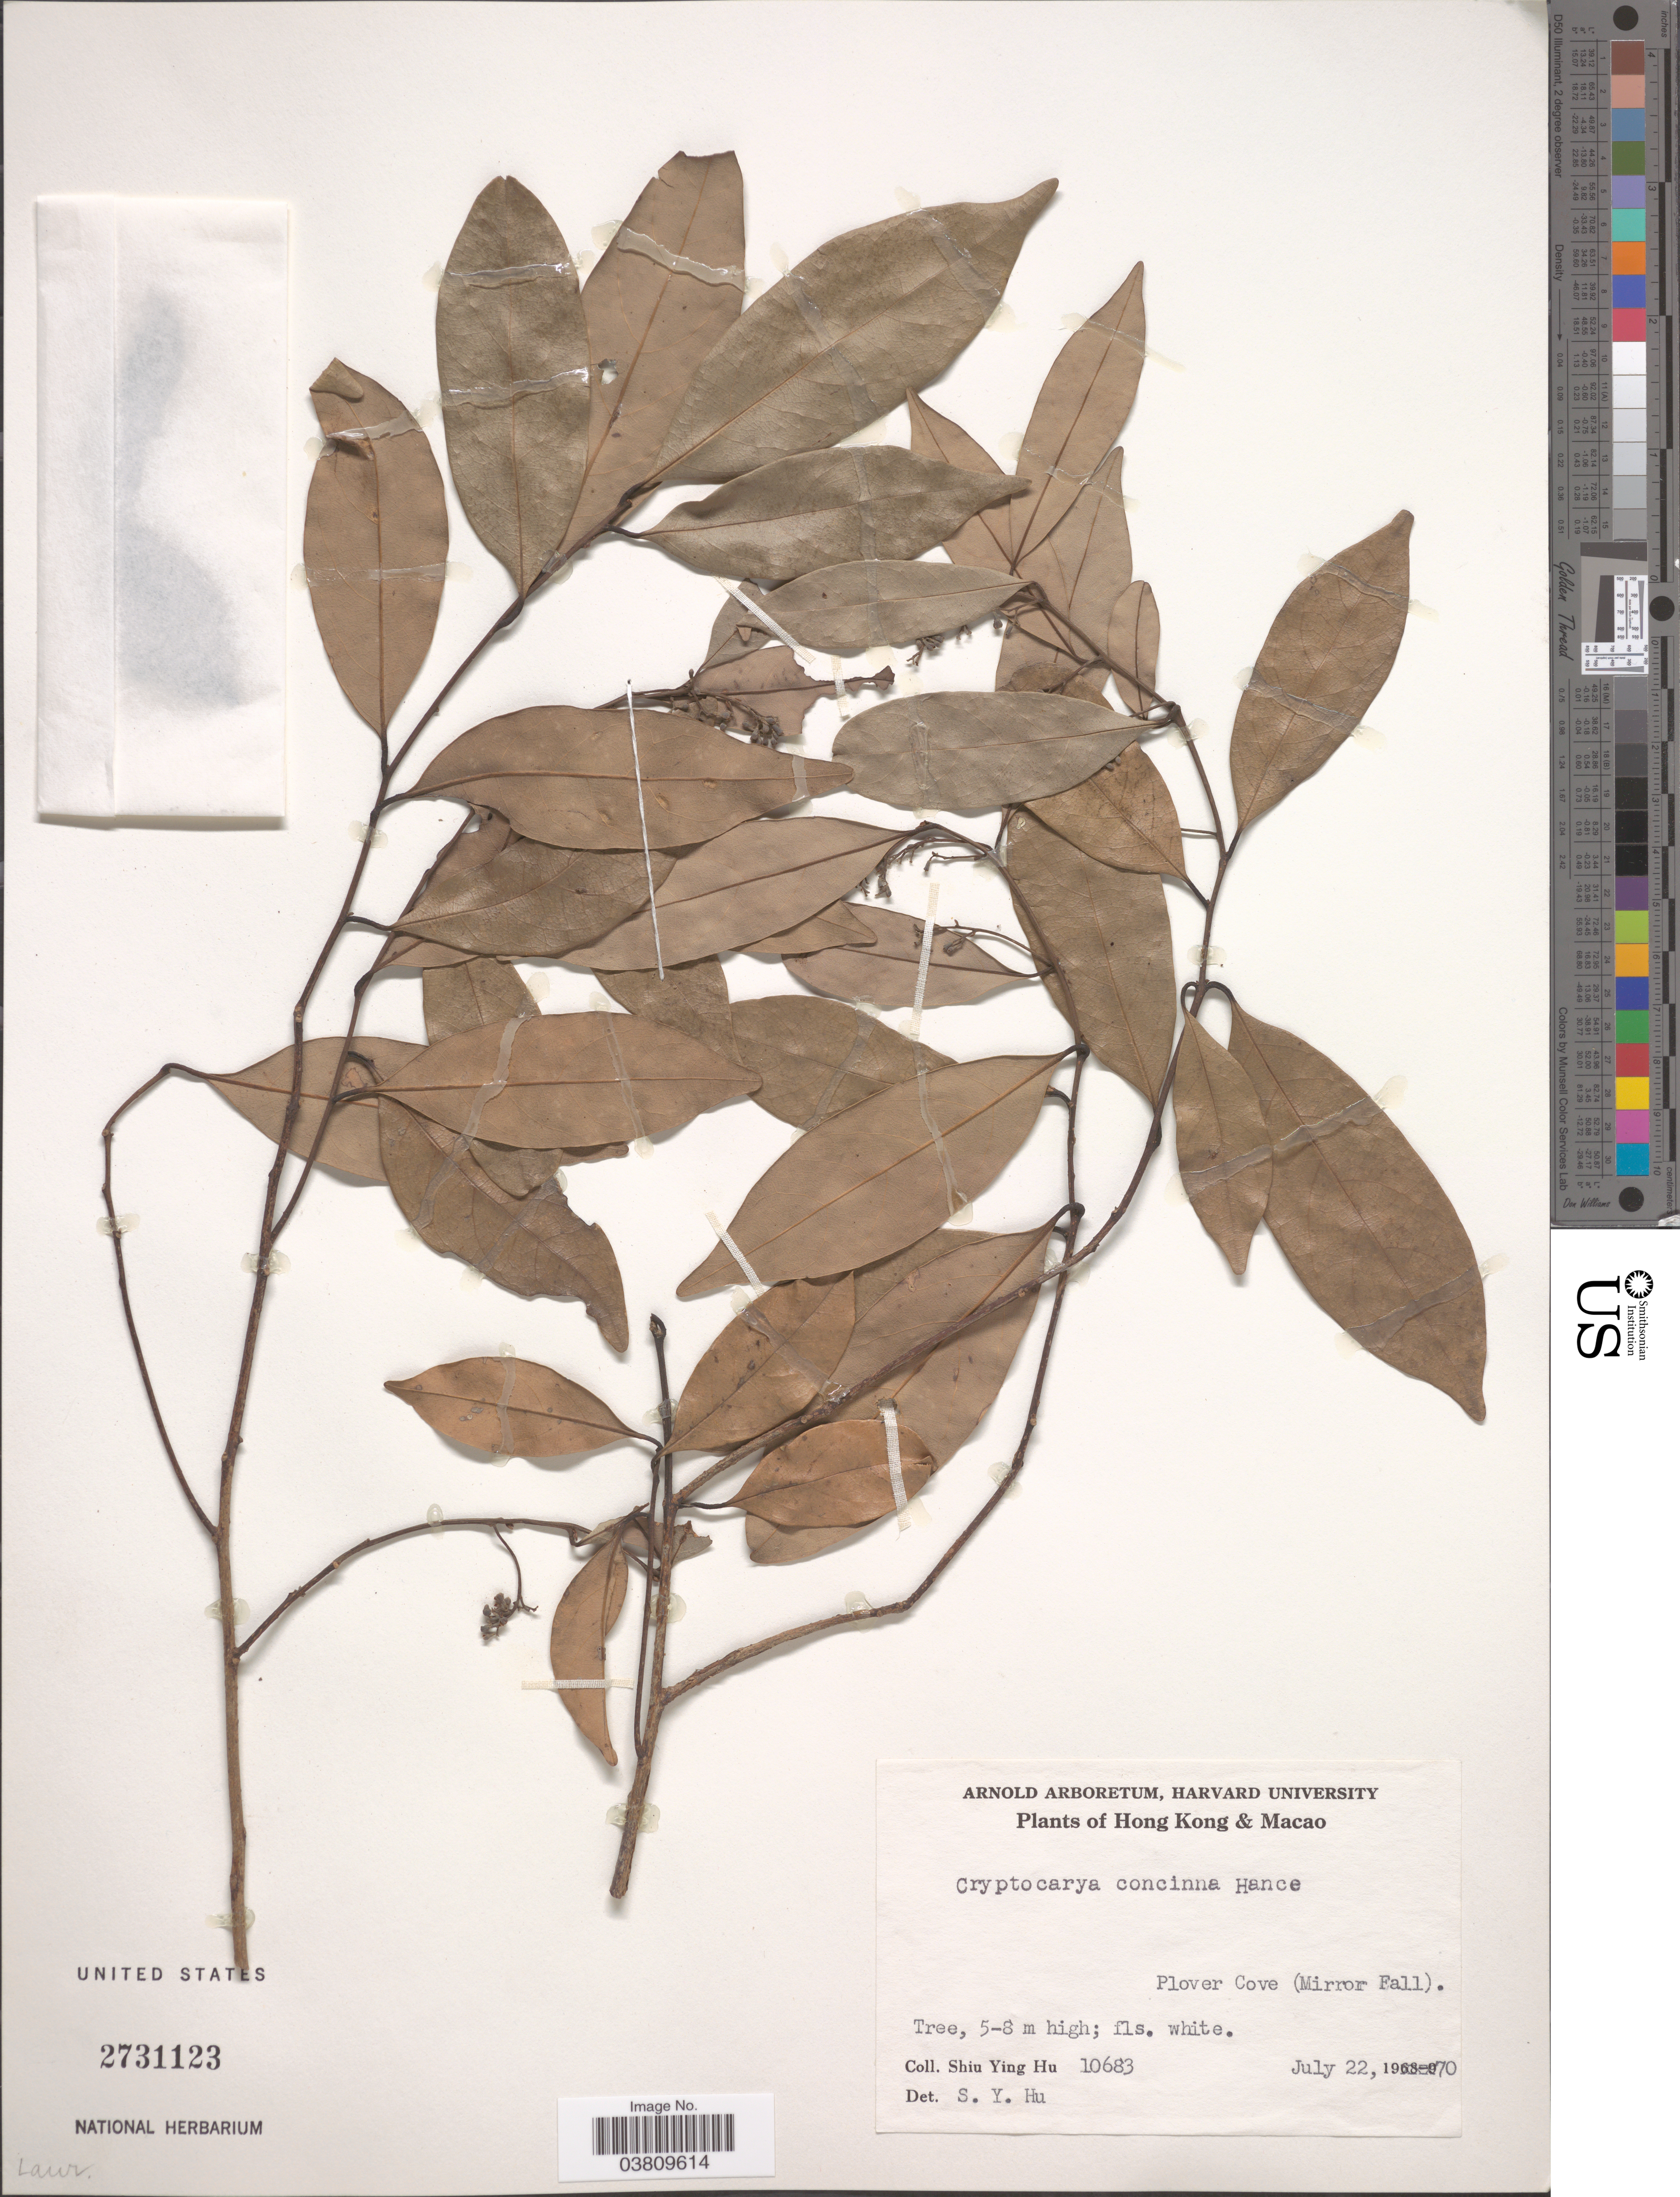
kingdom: Plantae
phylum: Tracheophyta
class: Magnoliopsida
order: Laurales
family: Lauraceae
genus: Cryptocarya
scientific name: Cryptocarya concinna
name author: Hance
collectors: S. Y. Hu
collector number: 10683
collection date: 1970-07-22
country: China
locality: Hong Kong & Macao. Plover Cove (Mirror Fall).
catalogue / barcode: US 2731123